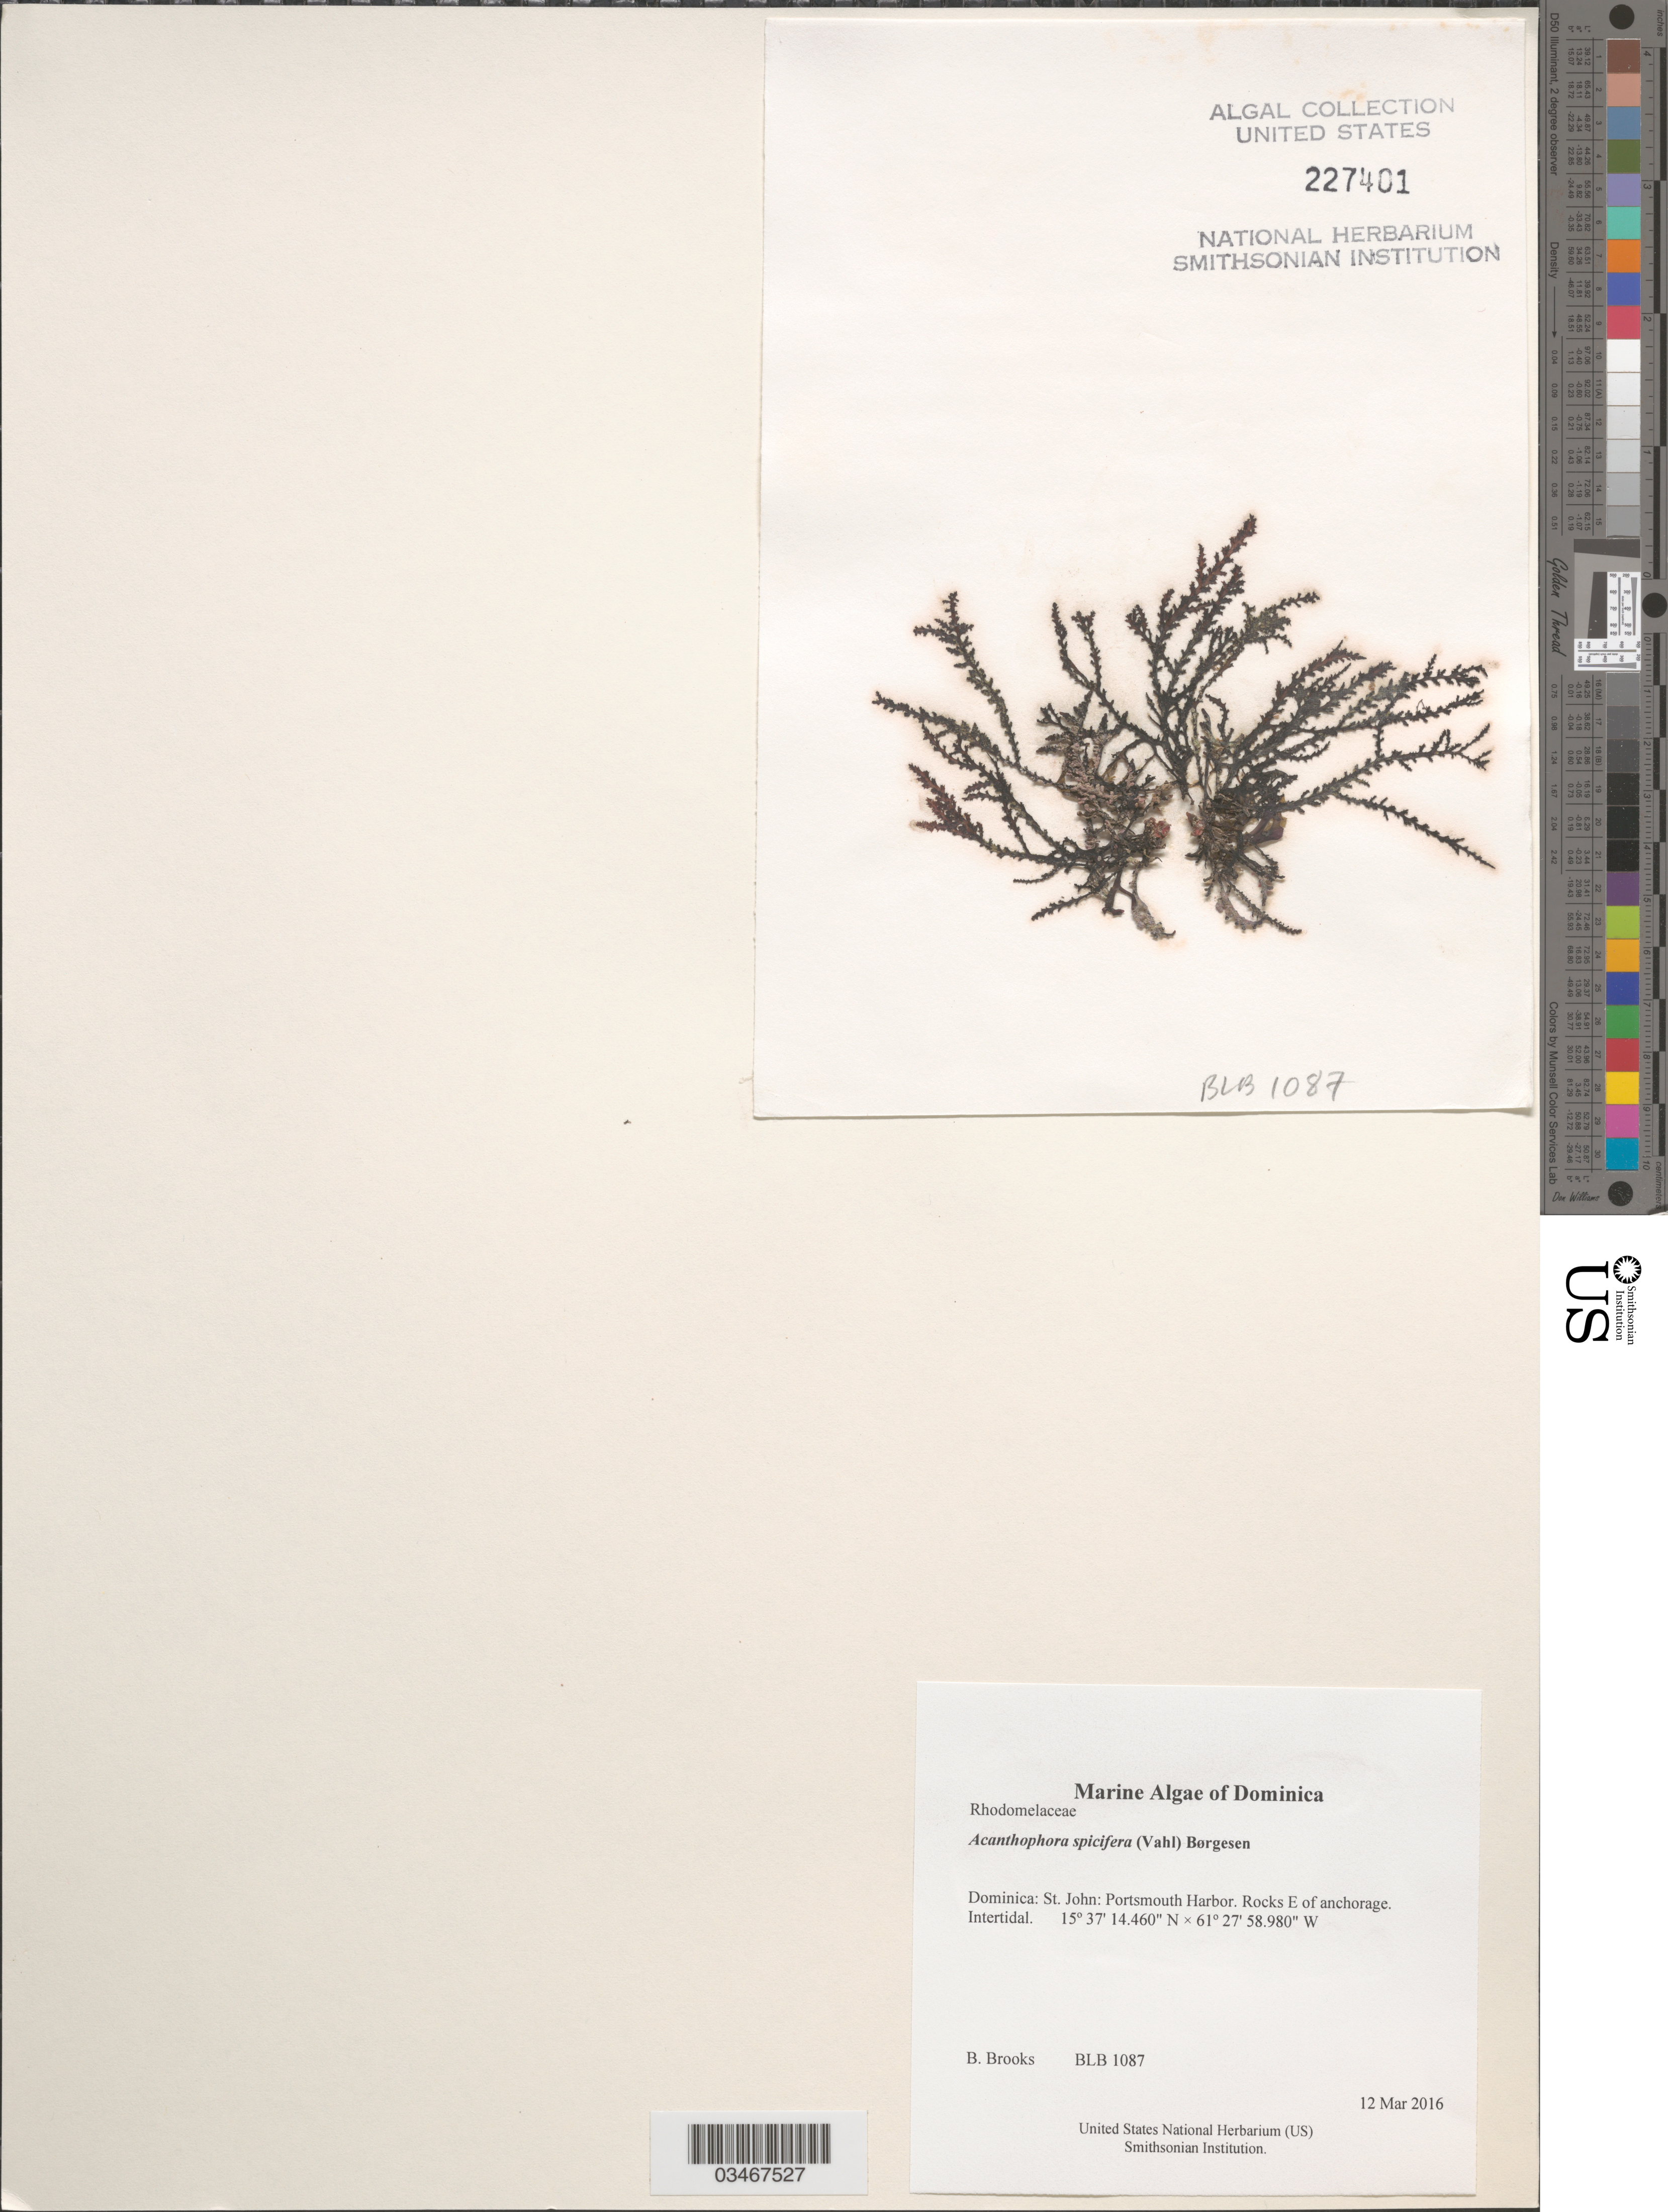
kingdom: Plantae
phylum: Rhodophyta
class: Florideophyceae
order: Ceramiales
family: Rhodomelaceae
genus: Acanthophora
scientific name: Acanthophora spicifera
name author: (Vahl) Børgesen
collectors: B. Brooks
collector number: BLB 1087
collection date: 2016-03-12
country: Dominica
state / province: St. John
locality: Portsmouth Harbor. Rocks E of anchorage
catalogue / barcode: US 227401